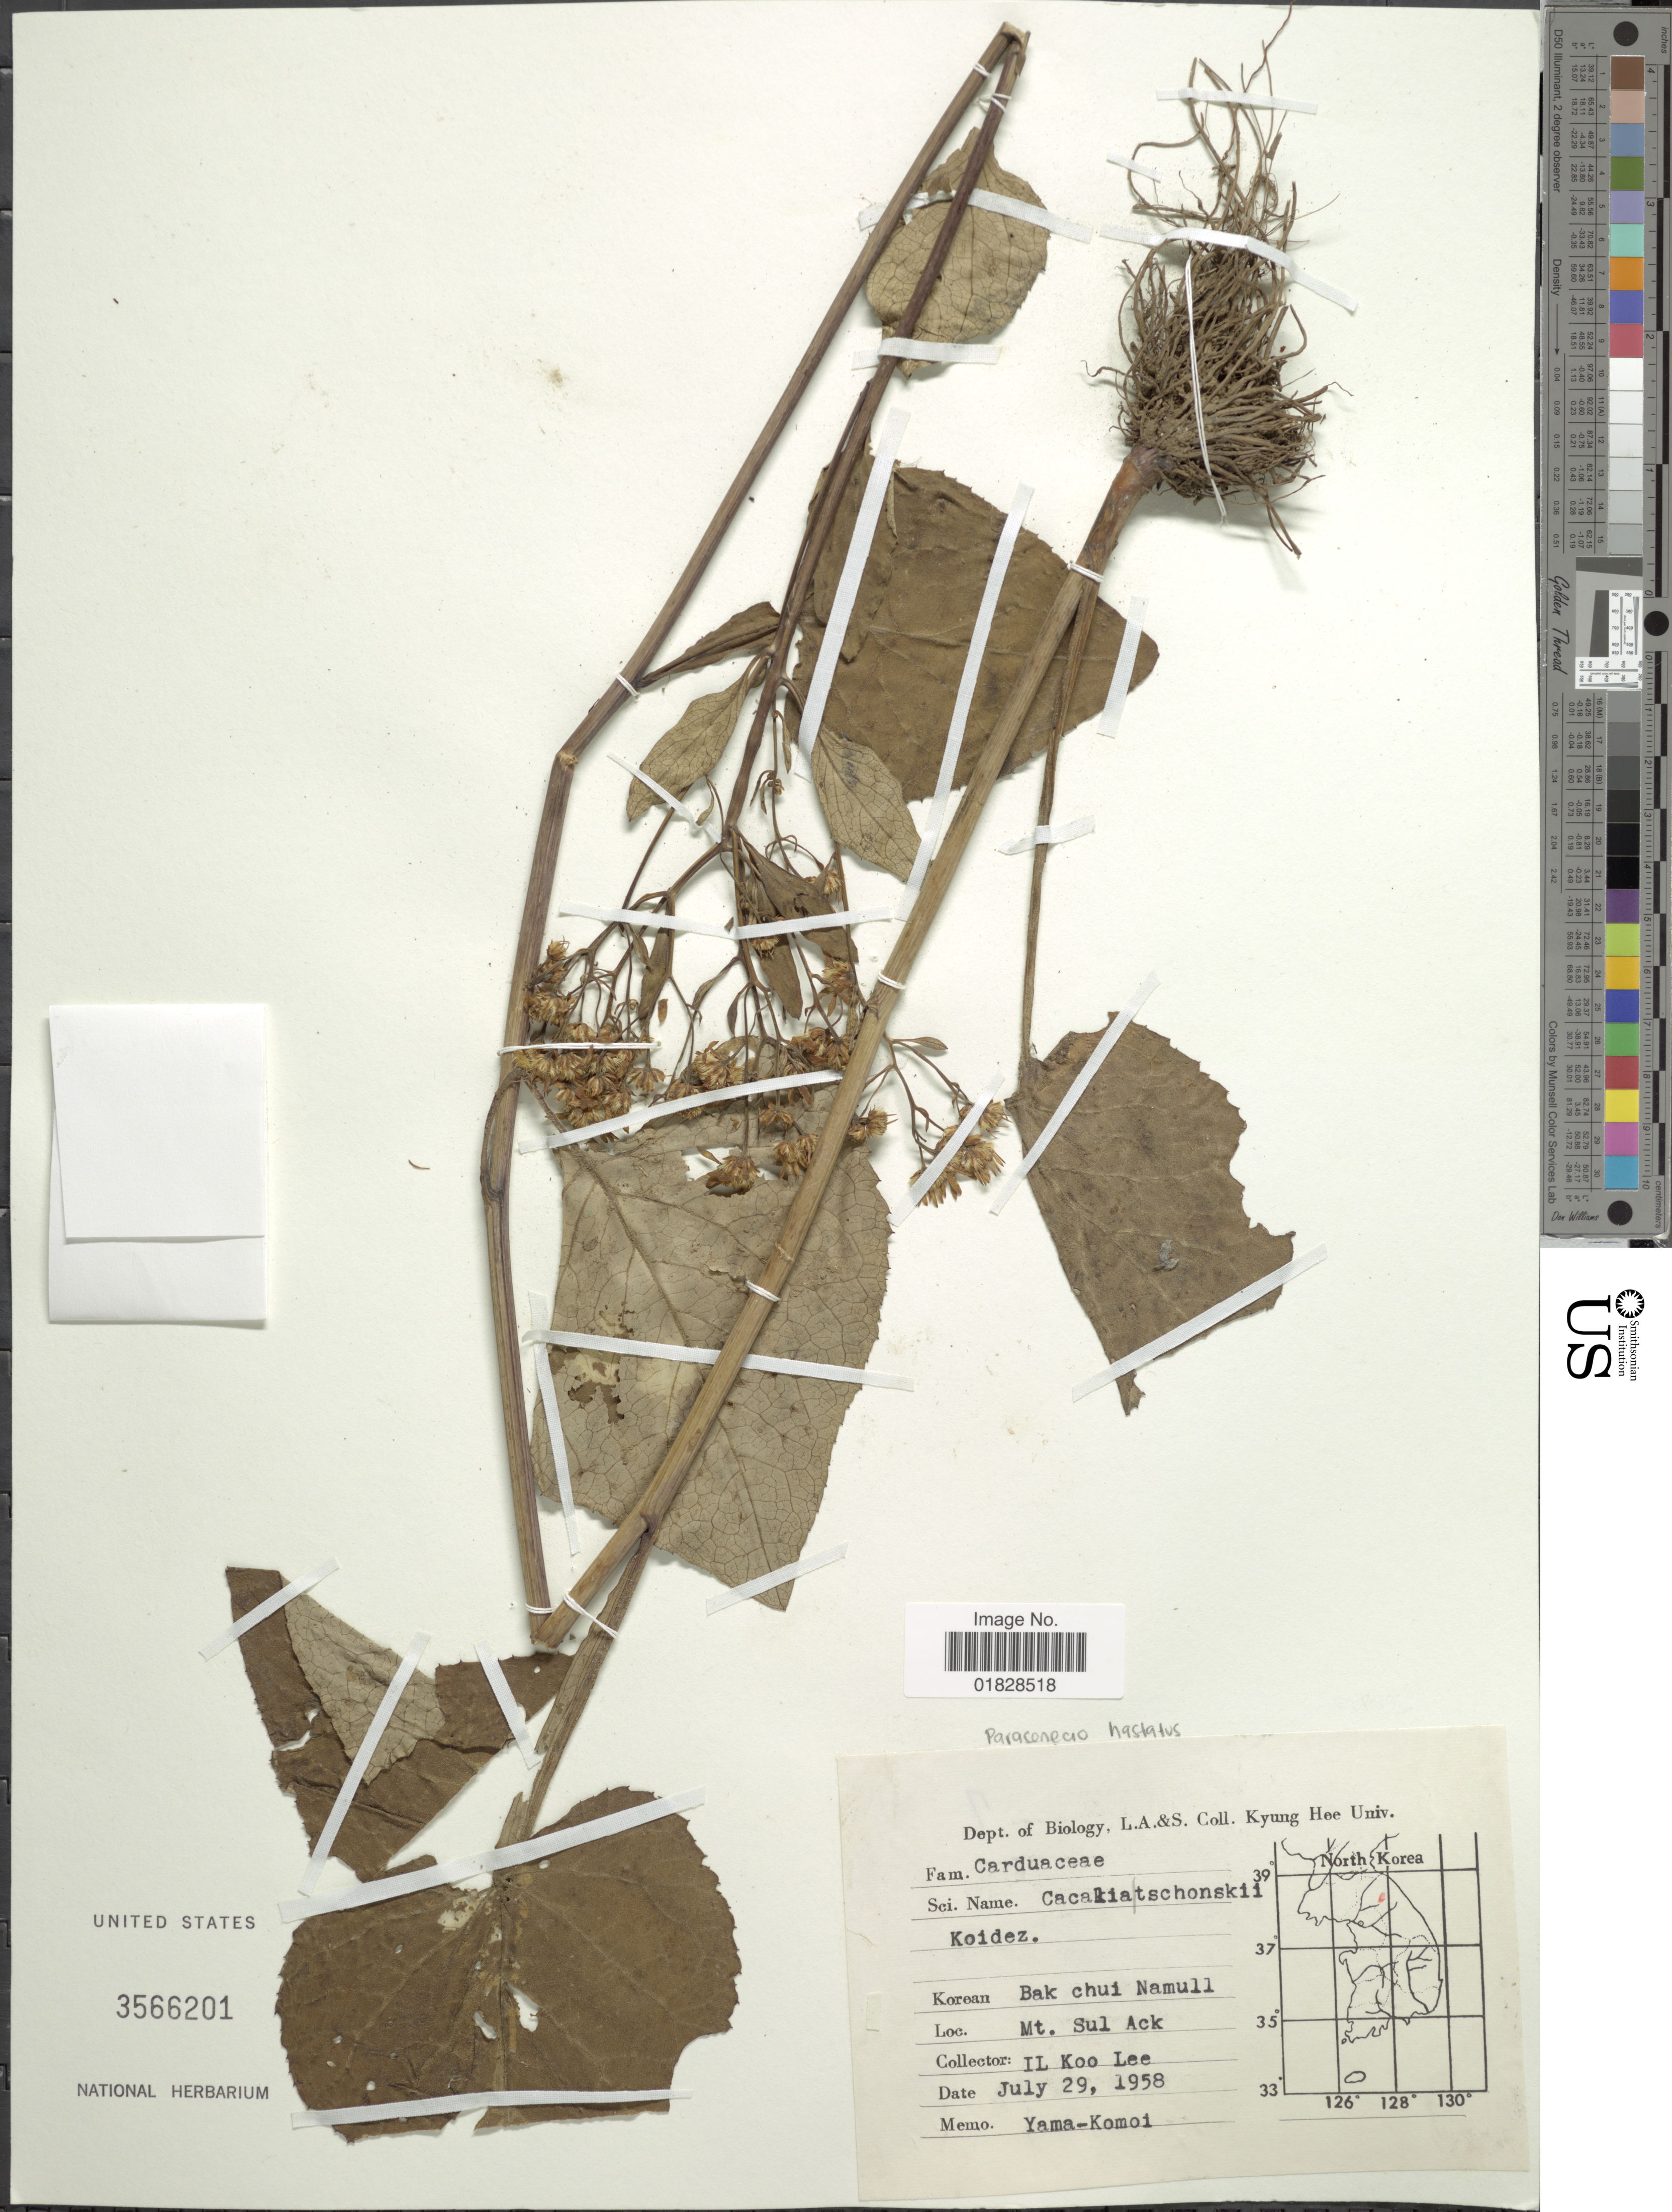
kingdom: Plantae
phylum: Tracheophyta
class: Magnoliopsida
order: Asterales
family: Asteraceae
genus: Parasenecio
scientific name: Parasenecio hastatus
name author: (L.) H. Koyama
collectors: I. Lee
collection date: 1958-07-29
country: South Korea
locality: Mt. Sul Ack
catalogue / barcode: US 3566201